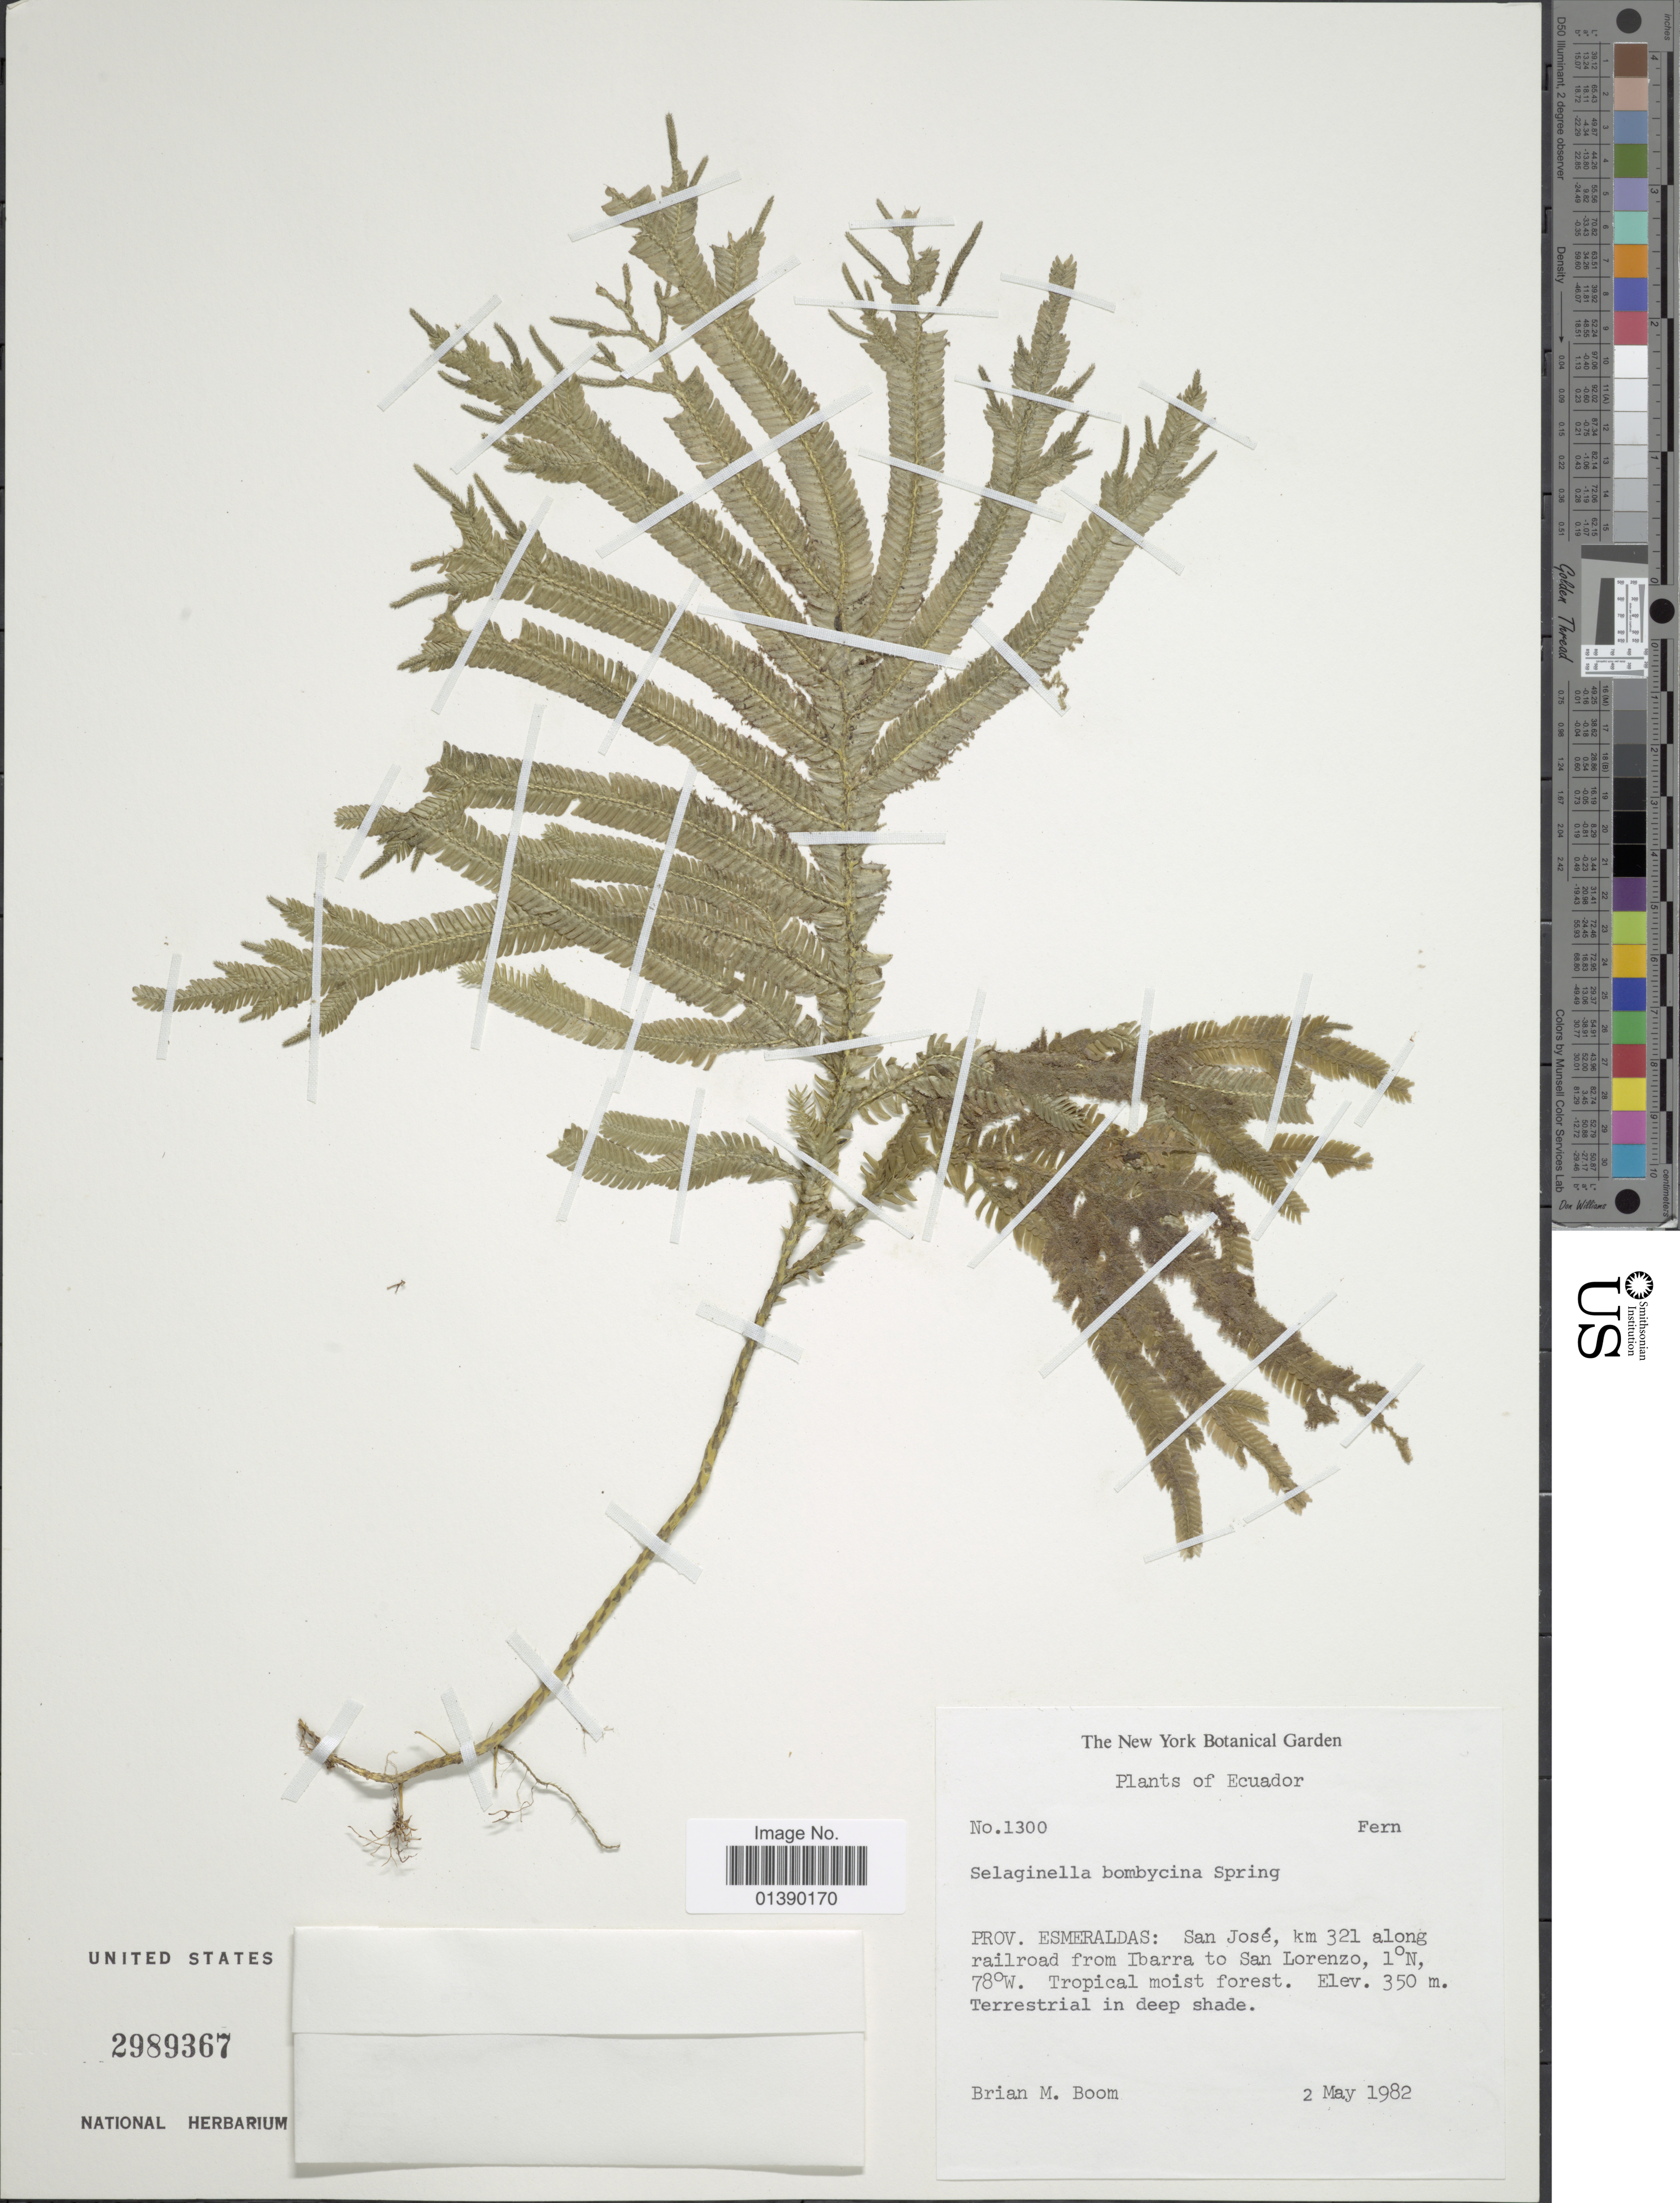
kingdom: Plantae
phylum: Tracheophyta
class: Lycopodiopsida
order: Selaginellales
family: Selaginellaceae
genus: Selaginella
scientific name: Selaginella bombycina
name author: Spring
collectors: B. M. Boom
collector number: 1300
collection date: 1982-05-02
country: Ecuador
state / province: Esmeraldas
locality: San José, km 321 along railroad from Ibarra to San Lorenzo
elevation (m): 350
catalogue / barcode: US 2989367